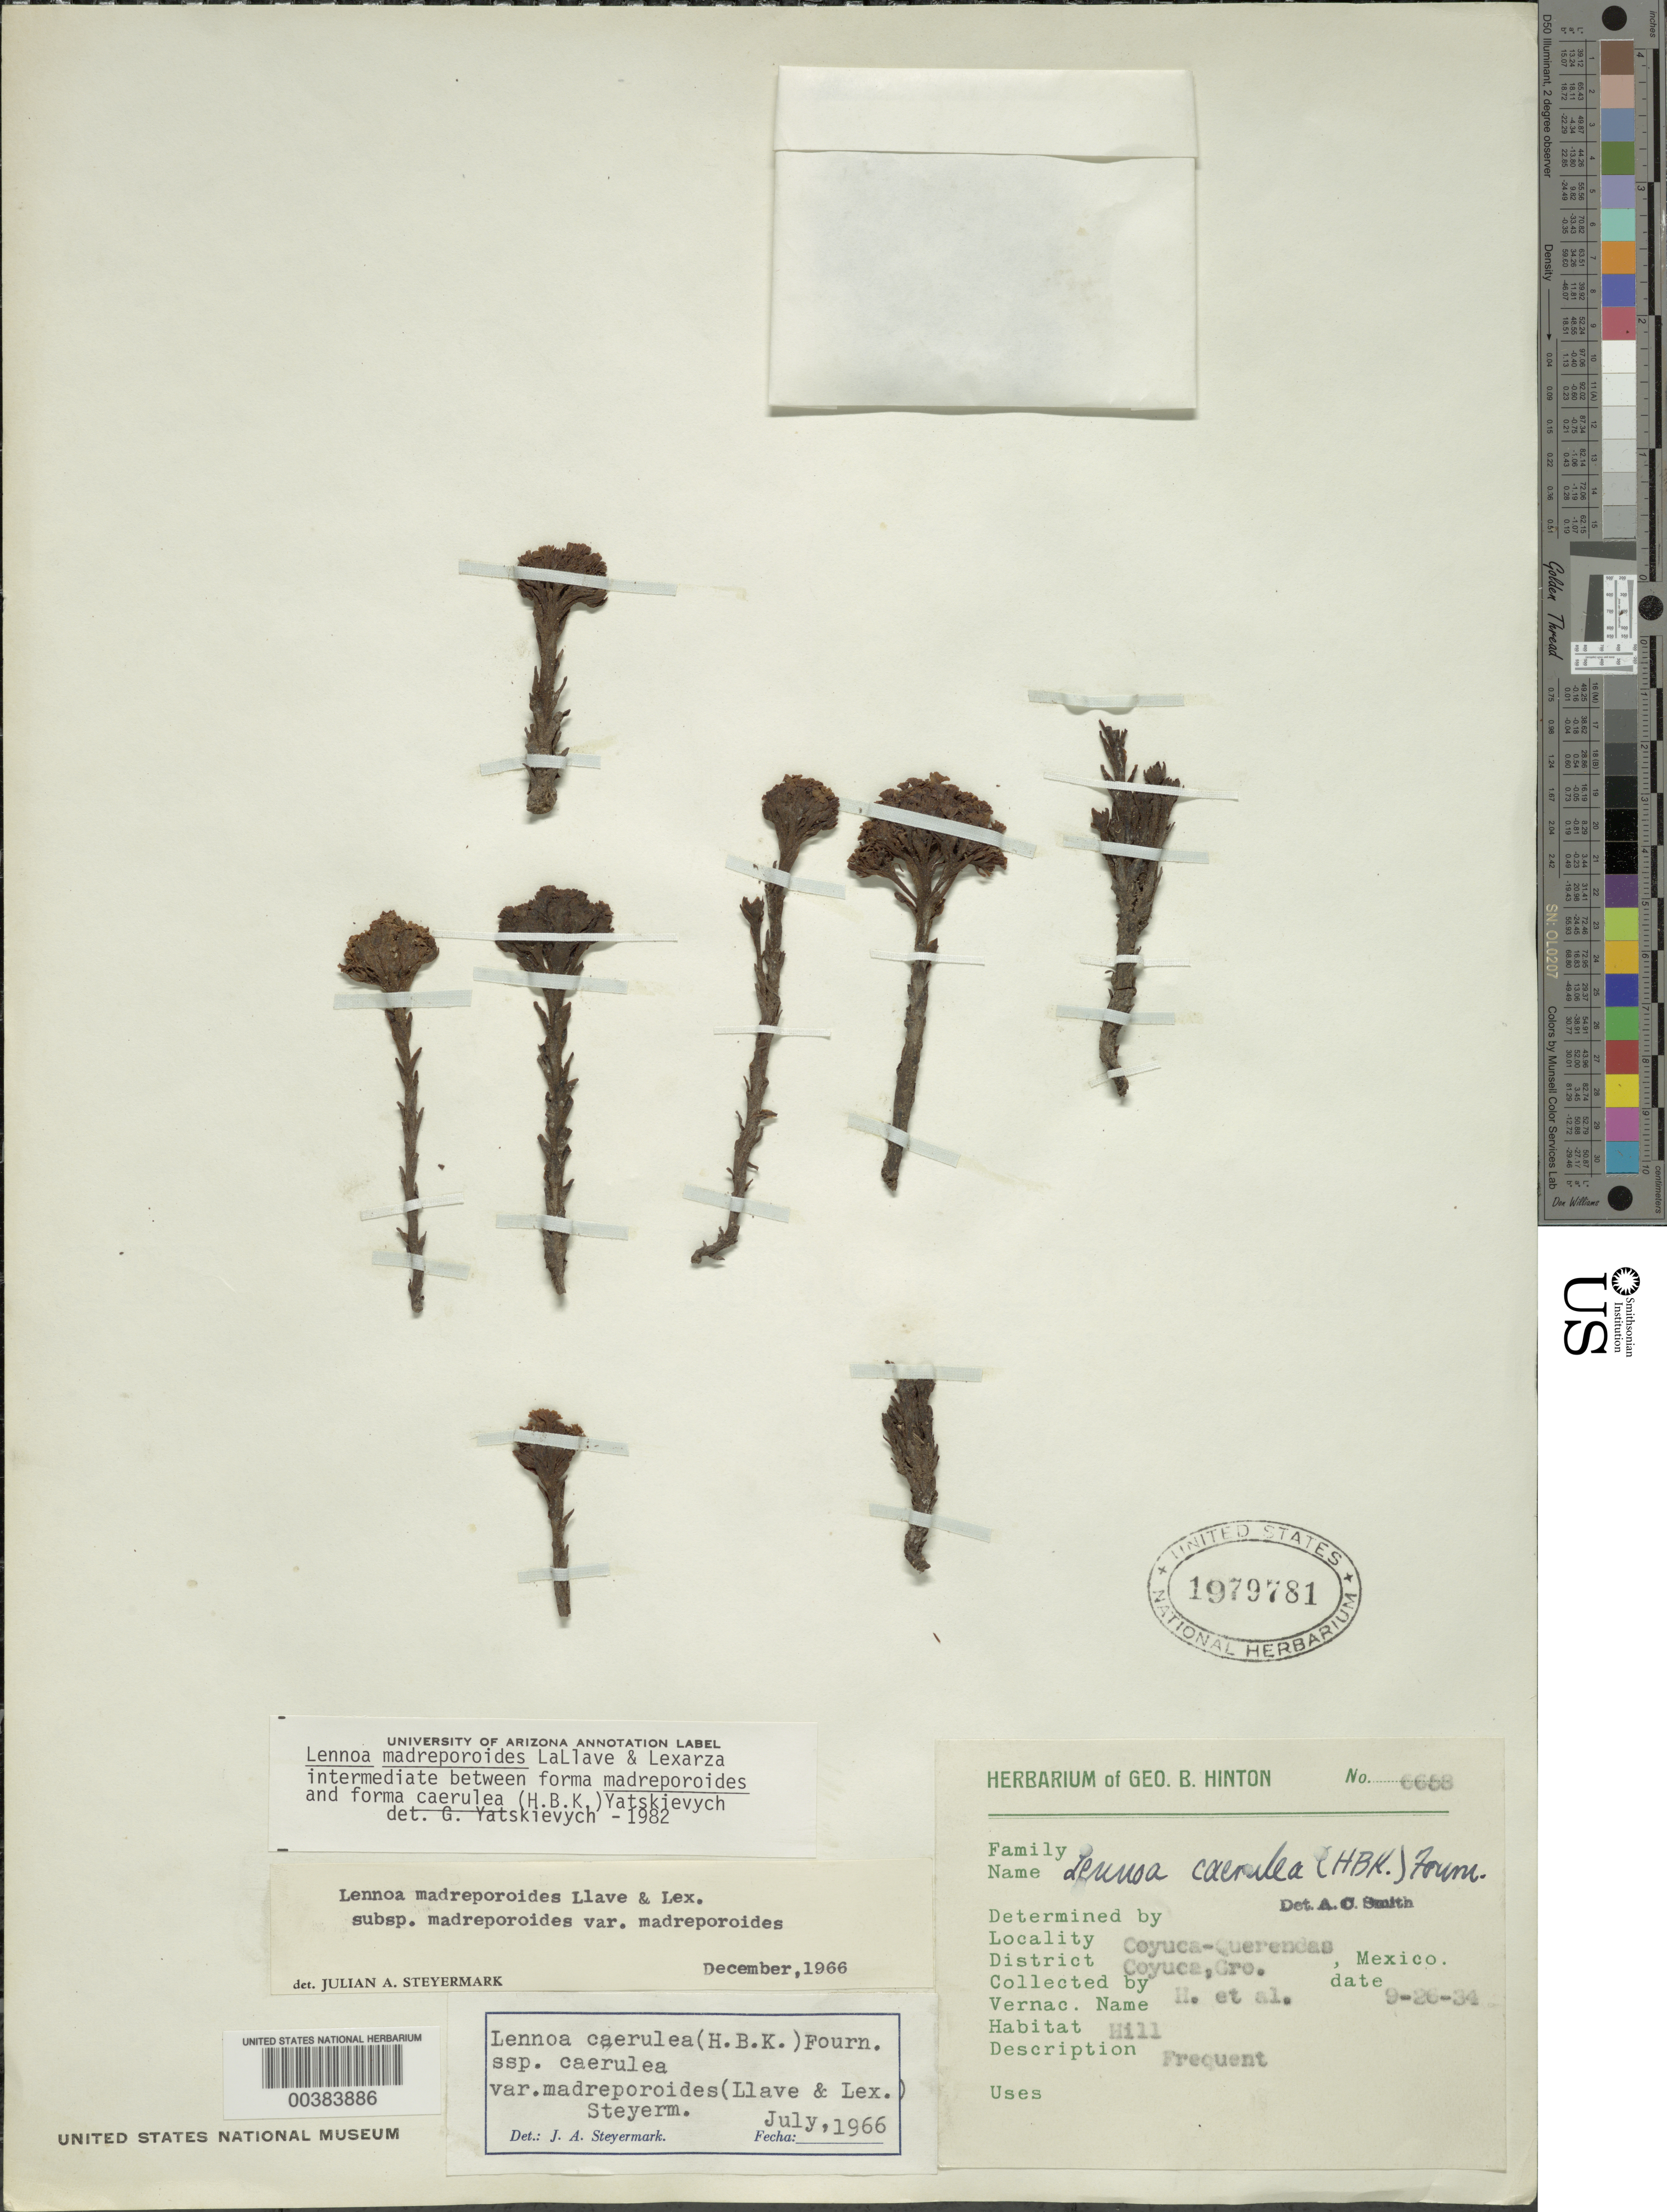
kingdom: Plantae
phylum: Tracheophyta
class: Magnoliopsida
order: Boraginales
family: Lennoaceae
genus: Lennoa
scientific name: Lennoa madreporoides f. madreporoides x L. madreporoides f. caerulea (Kunth) Yatsk.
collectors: G. B. Hinton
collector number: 6658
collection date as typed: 26 Sep 1934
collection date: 1934-09-26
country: Mexico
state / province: Guerrero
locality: Coyuca - Querendas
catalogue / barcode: US 1979781